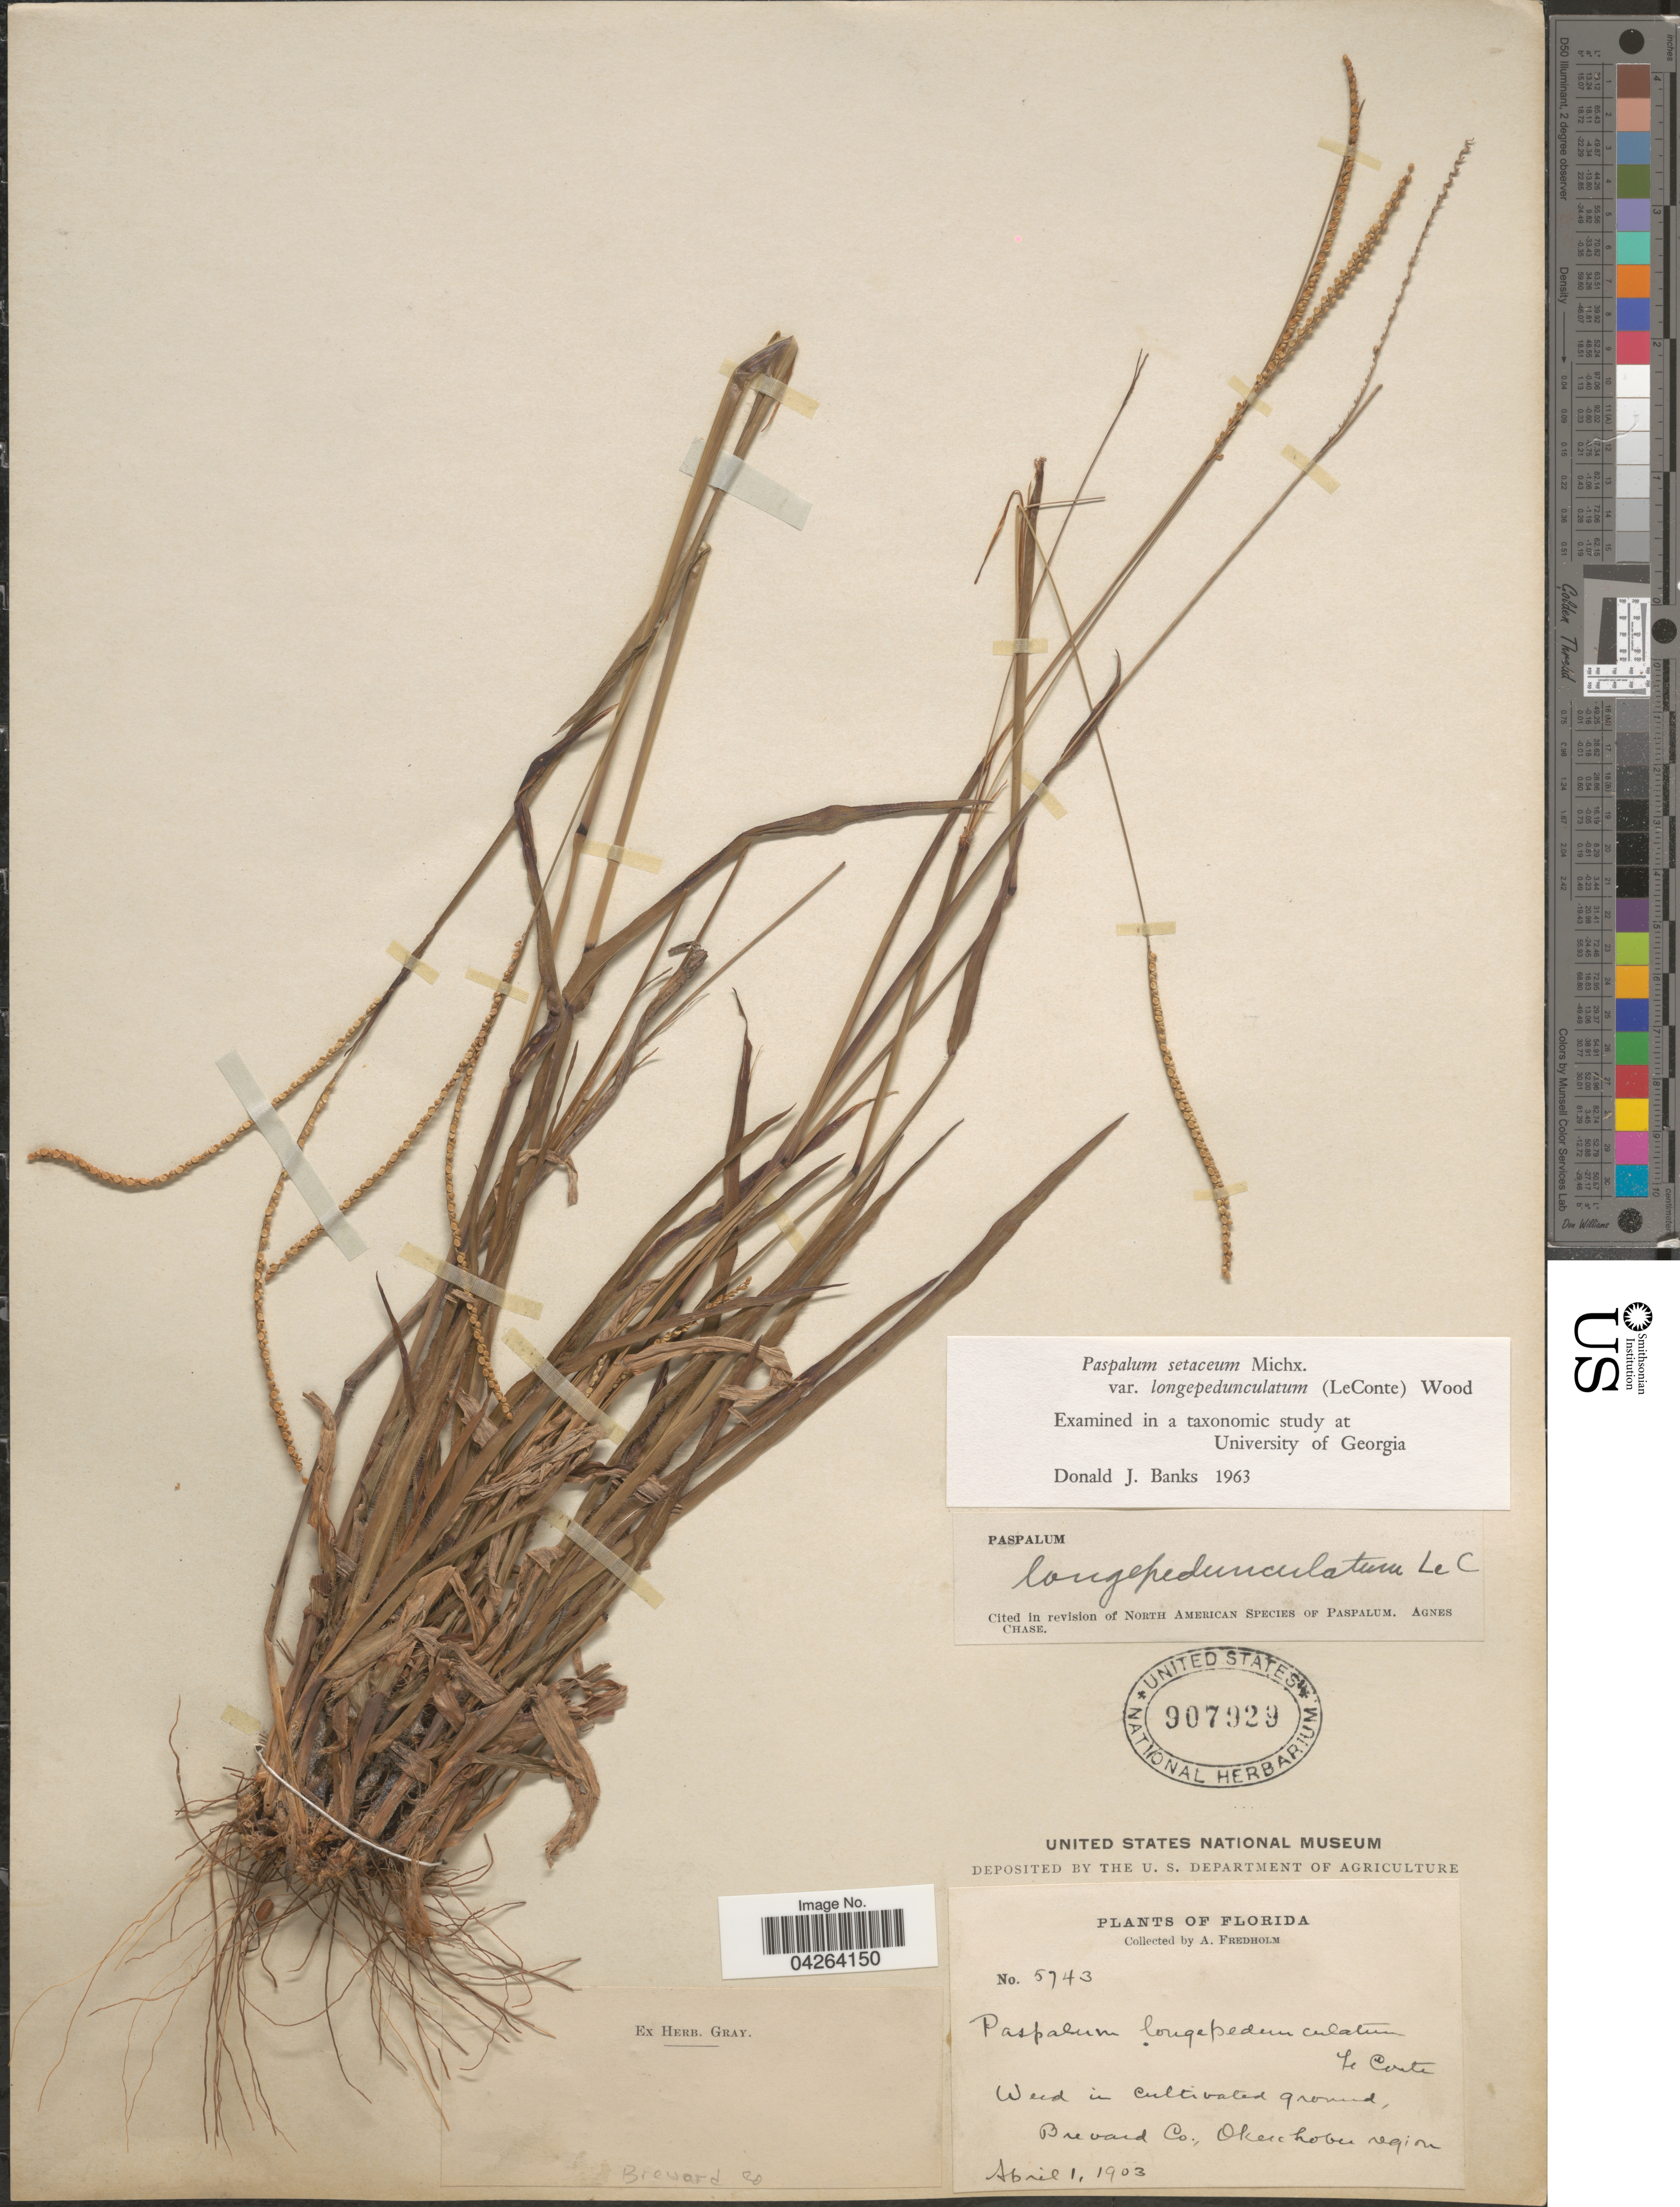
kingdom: Plantae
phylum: Tracheophyta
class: Liliopsida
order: Poales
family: Poaceae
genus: Paspalum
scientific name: Paspalum setaceum var. longipedunculatum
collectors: A. Fredholm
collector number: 5743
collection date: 1903-04-01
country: United States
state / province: Florida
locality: Brevard Co., Okeechobee region.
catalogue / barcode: US 907929